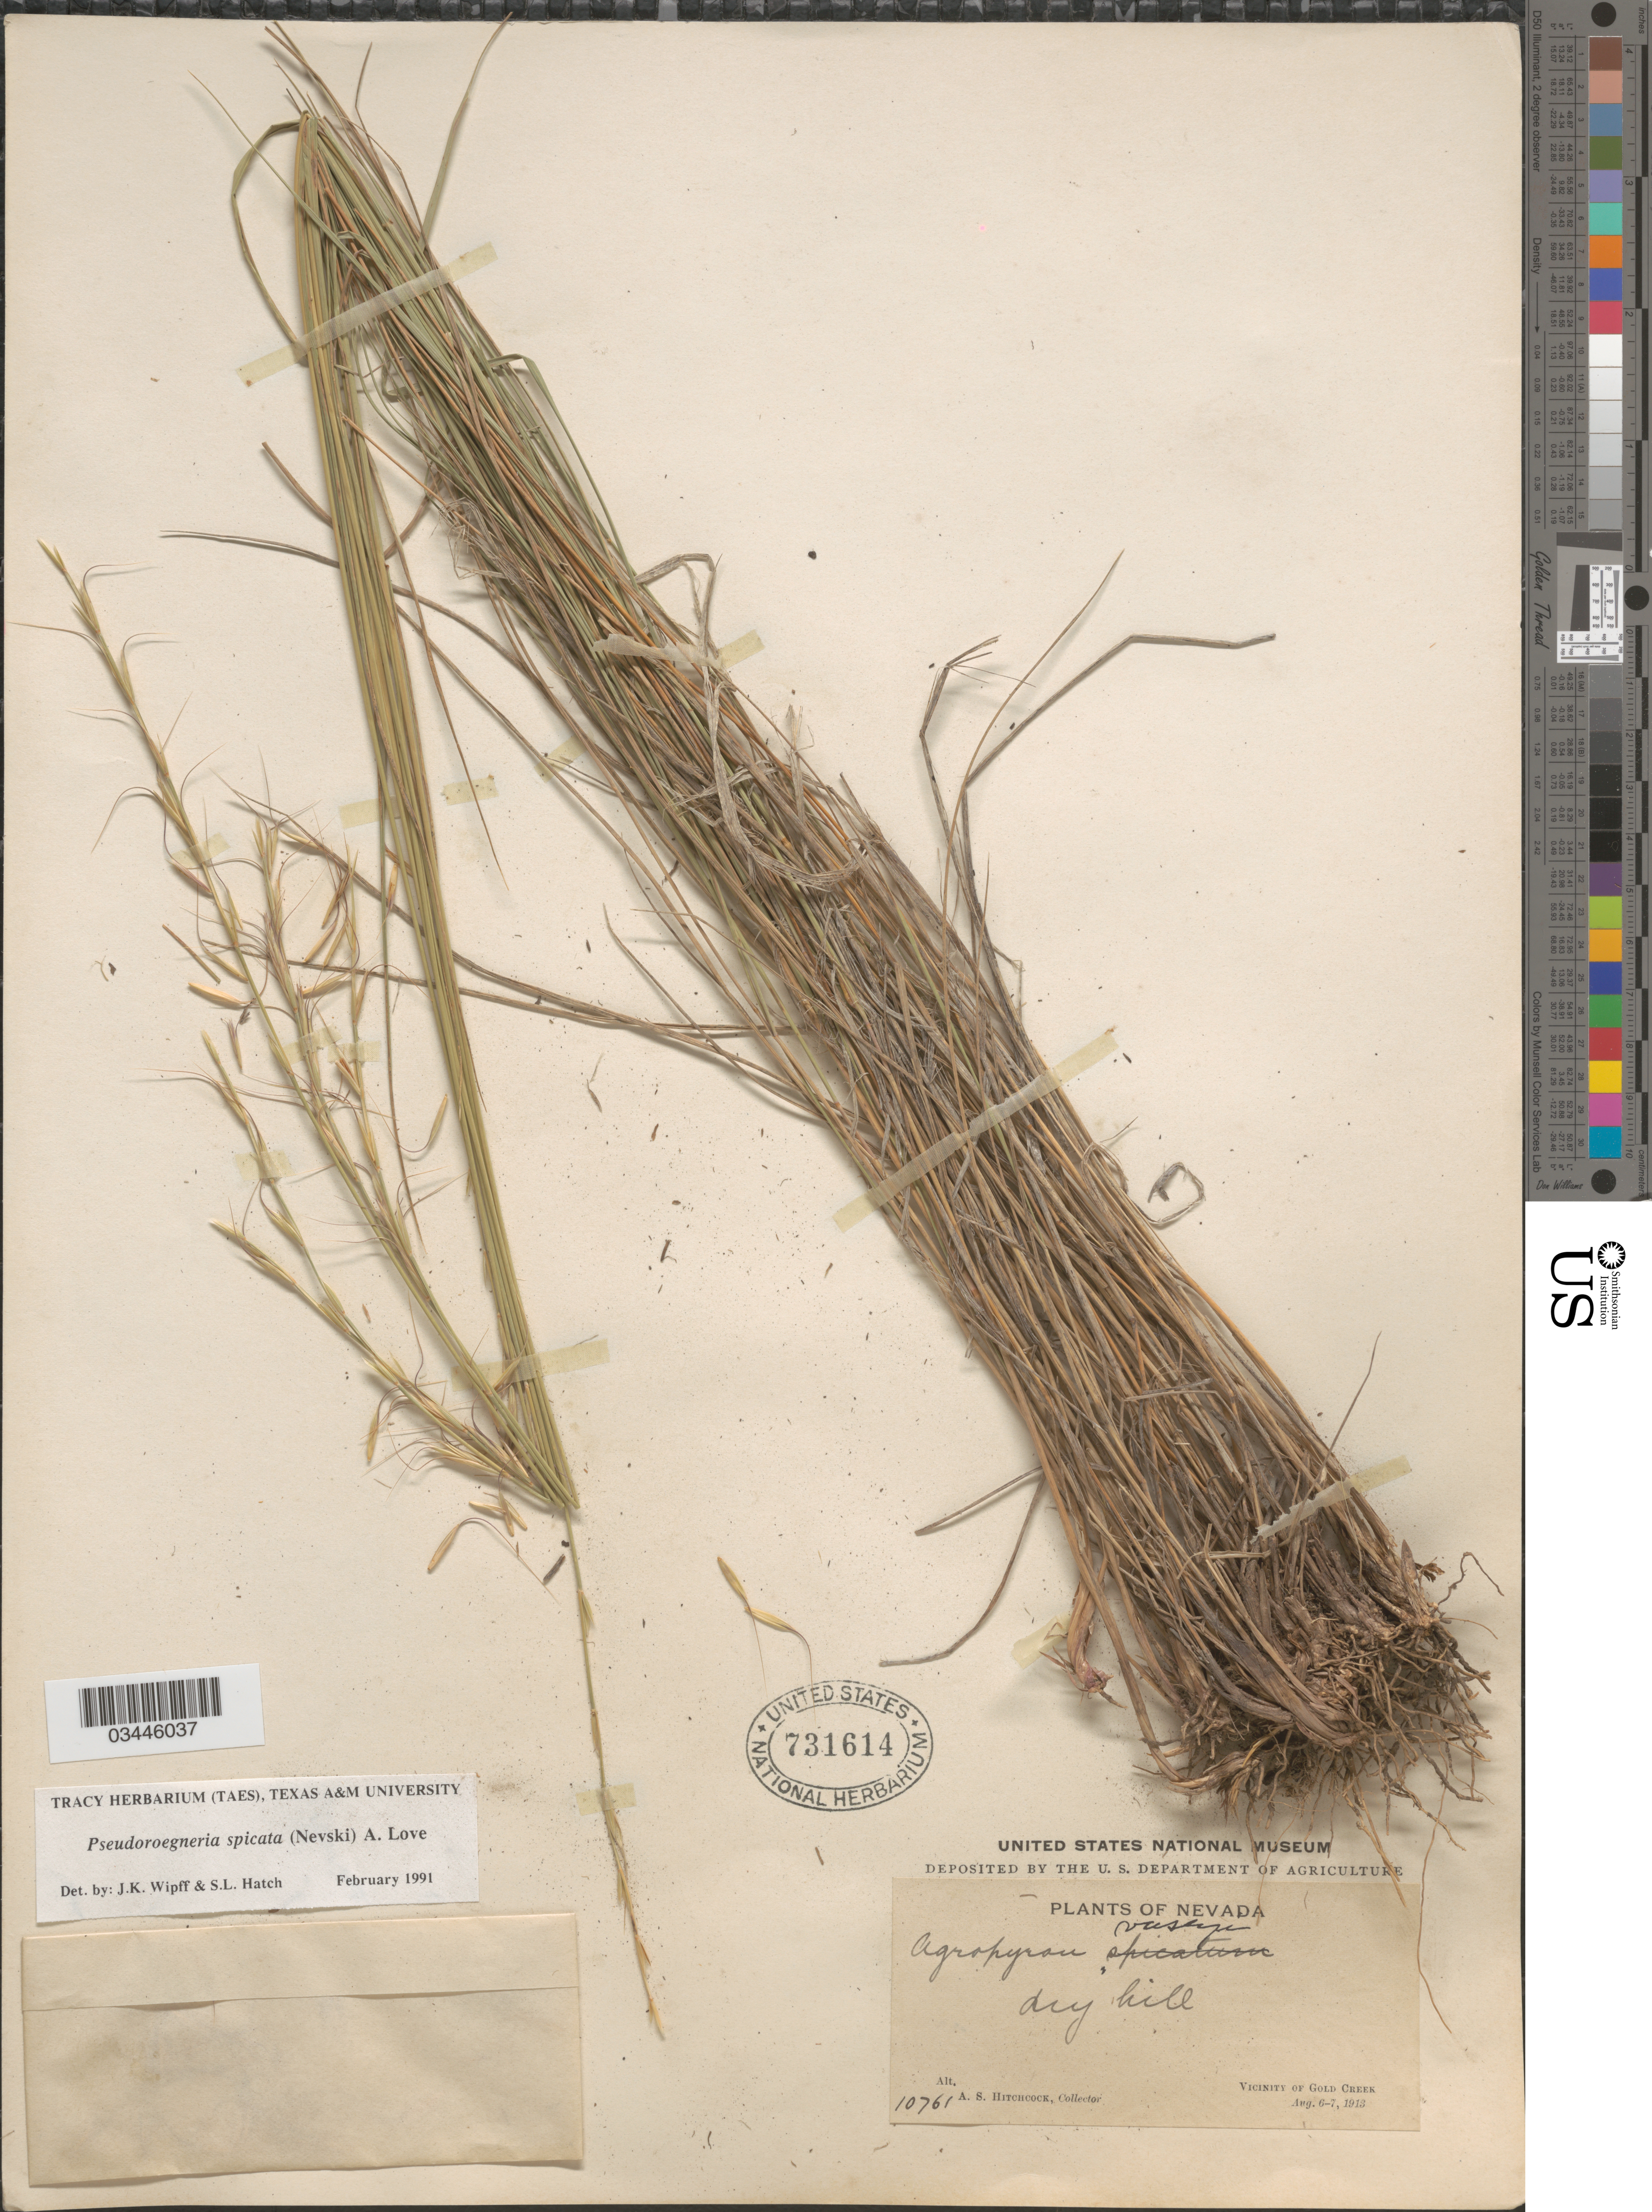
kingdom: Plantae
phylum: Tracheophyta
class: Liliopsida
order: Poales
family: Poaceae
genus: Pseudoroegneria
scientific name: Pseudoroegneria spicata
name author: (Pursh) Á. Löve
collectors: A. S. Hitchcock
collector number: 10761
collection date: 1913-08-06/1913-08-07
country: United States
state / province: Nevada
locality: Vicinity of Gold Creek.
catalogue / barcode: US 731614